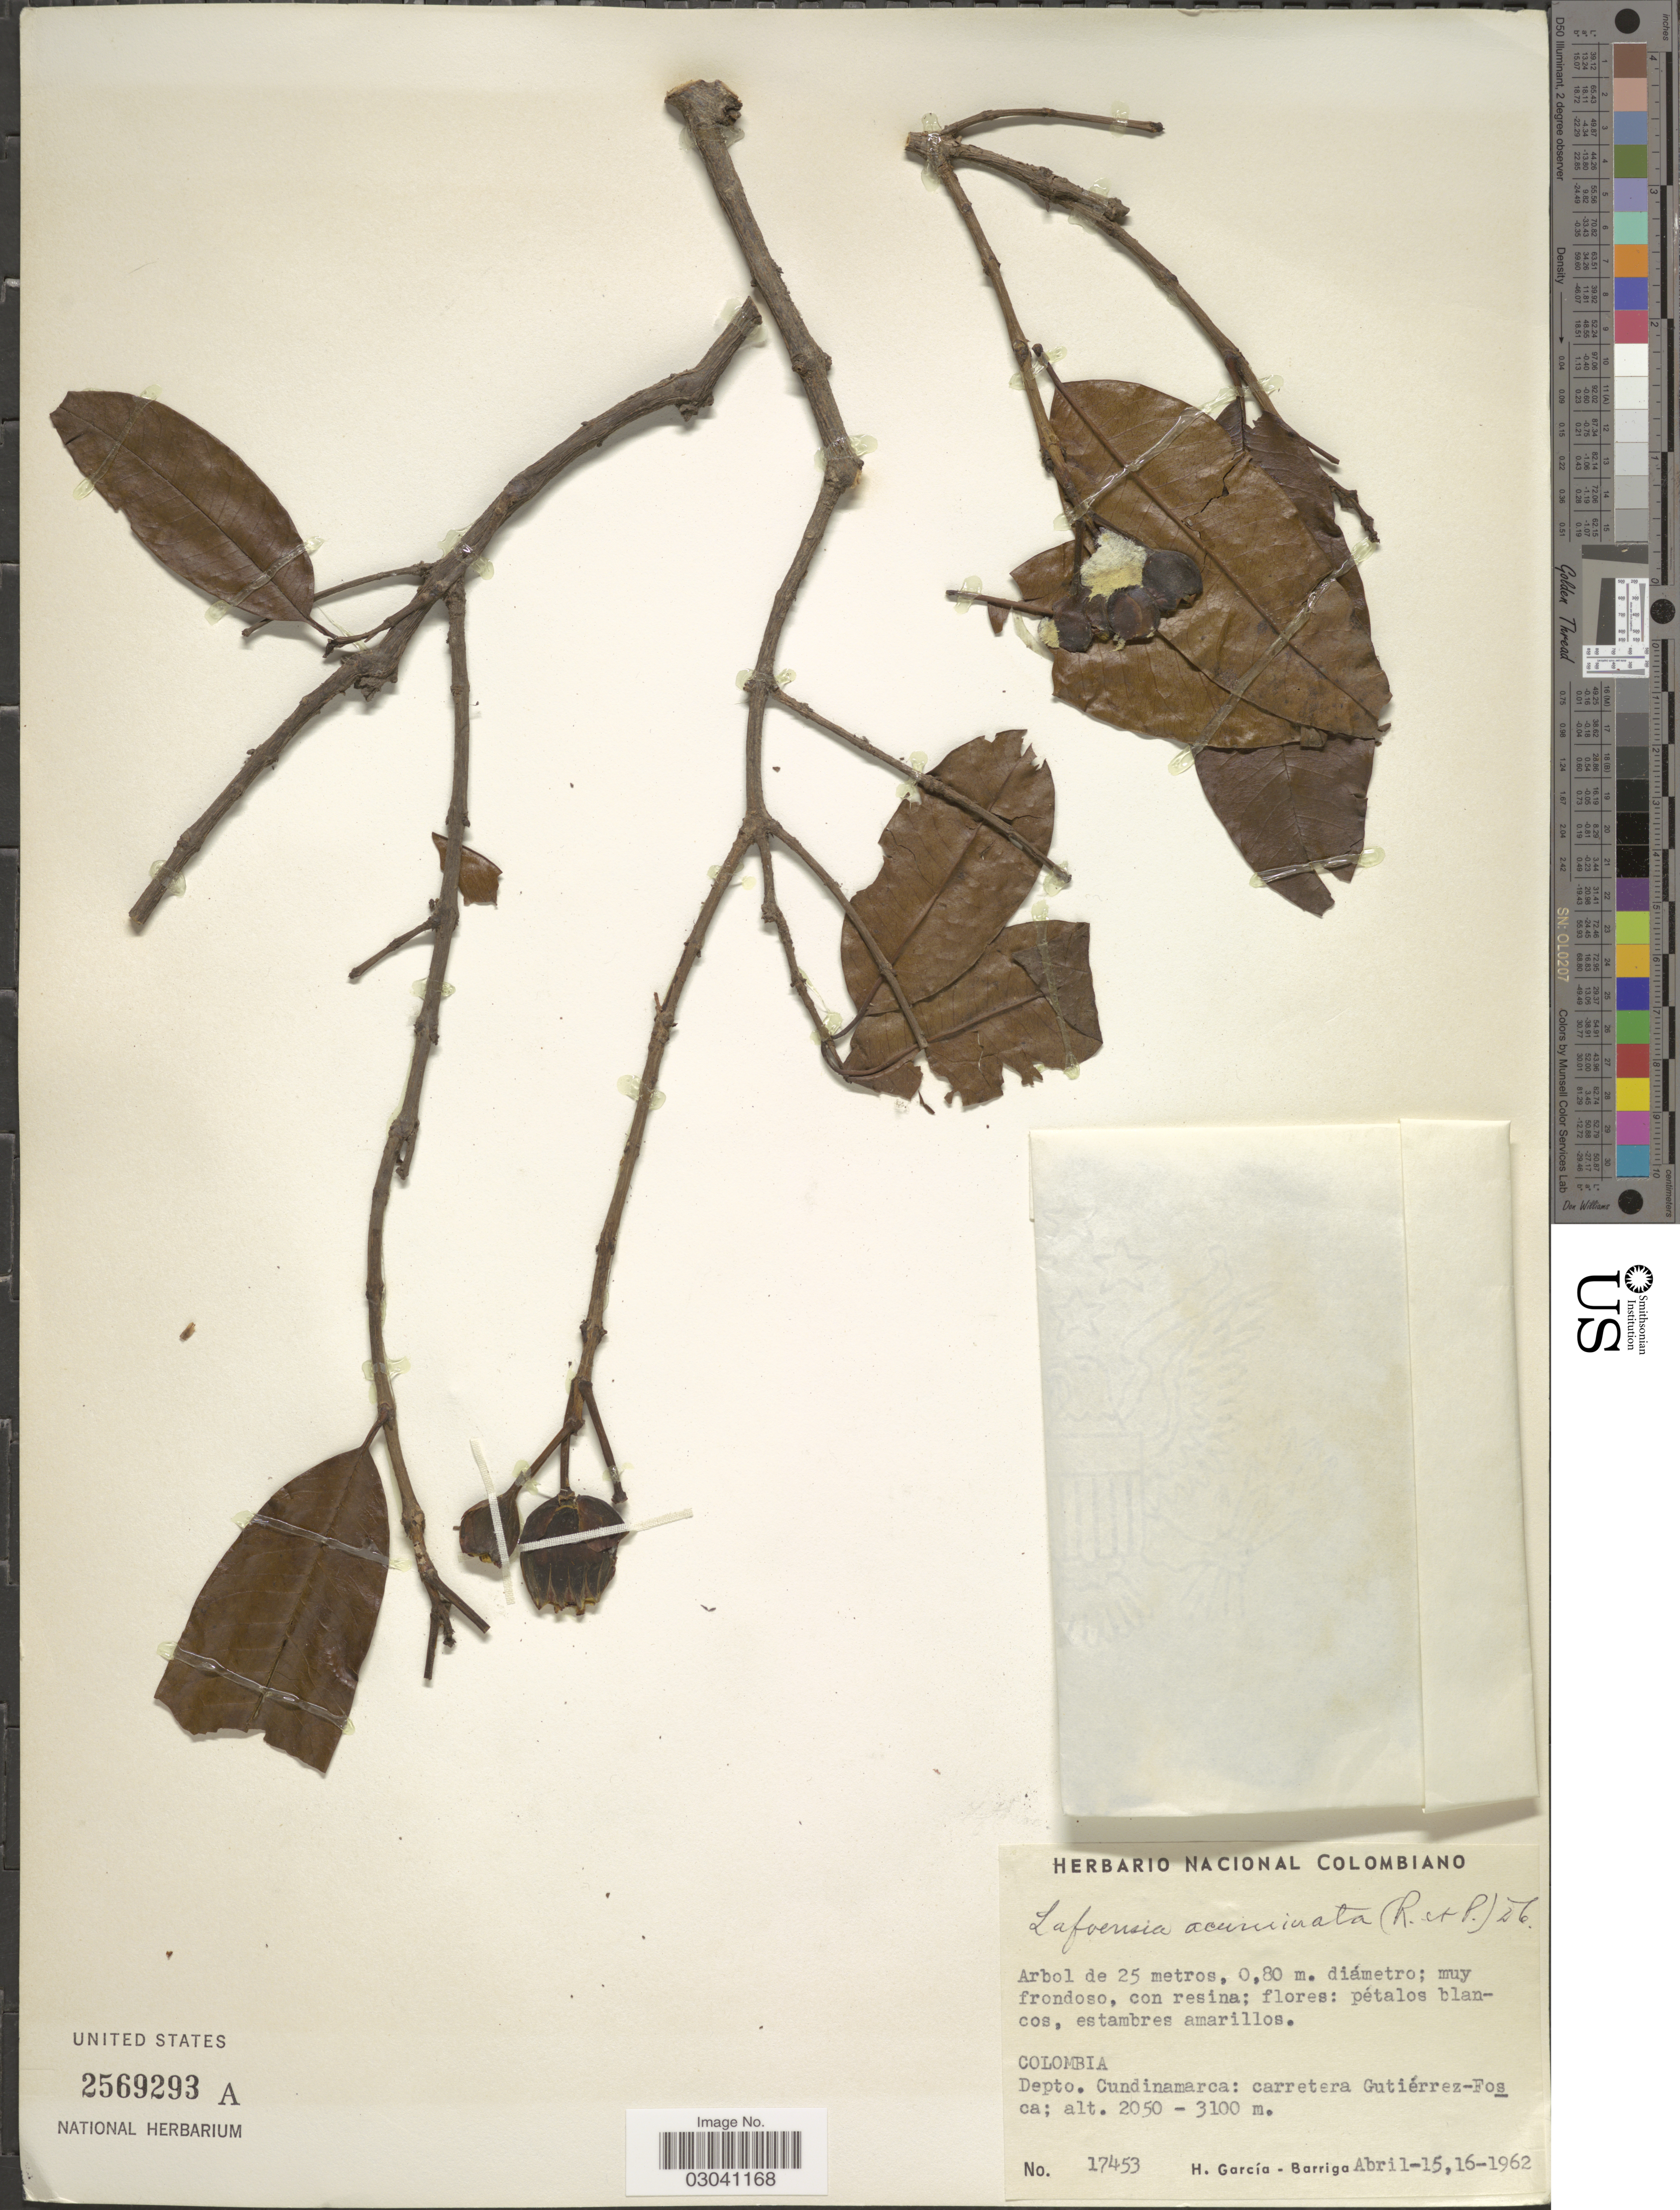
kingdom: Plantae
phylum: Tracheophyta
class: Magnoliopsida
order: Myrtales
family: Lythraceae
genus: Lafoensia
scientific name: Lafoensia acuminata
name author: (Ruiz & Pav.) DC.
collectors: H. García Barriga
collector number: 17453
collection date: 1962-04-15/1962-04-16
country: Colombia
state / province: Cundinamarca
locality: carretera Gutiérrez-Fosca.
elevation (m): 2050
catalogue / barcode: US 2569293A